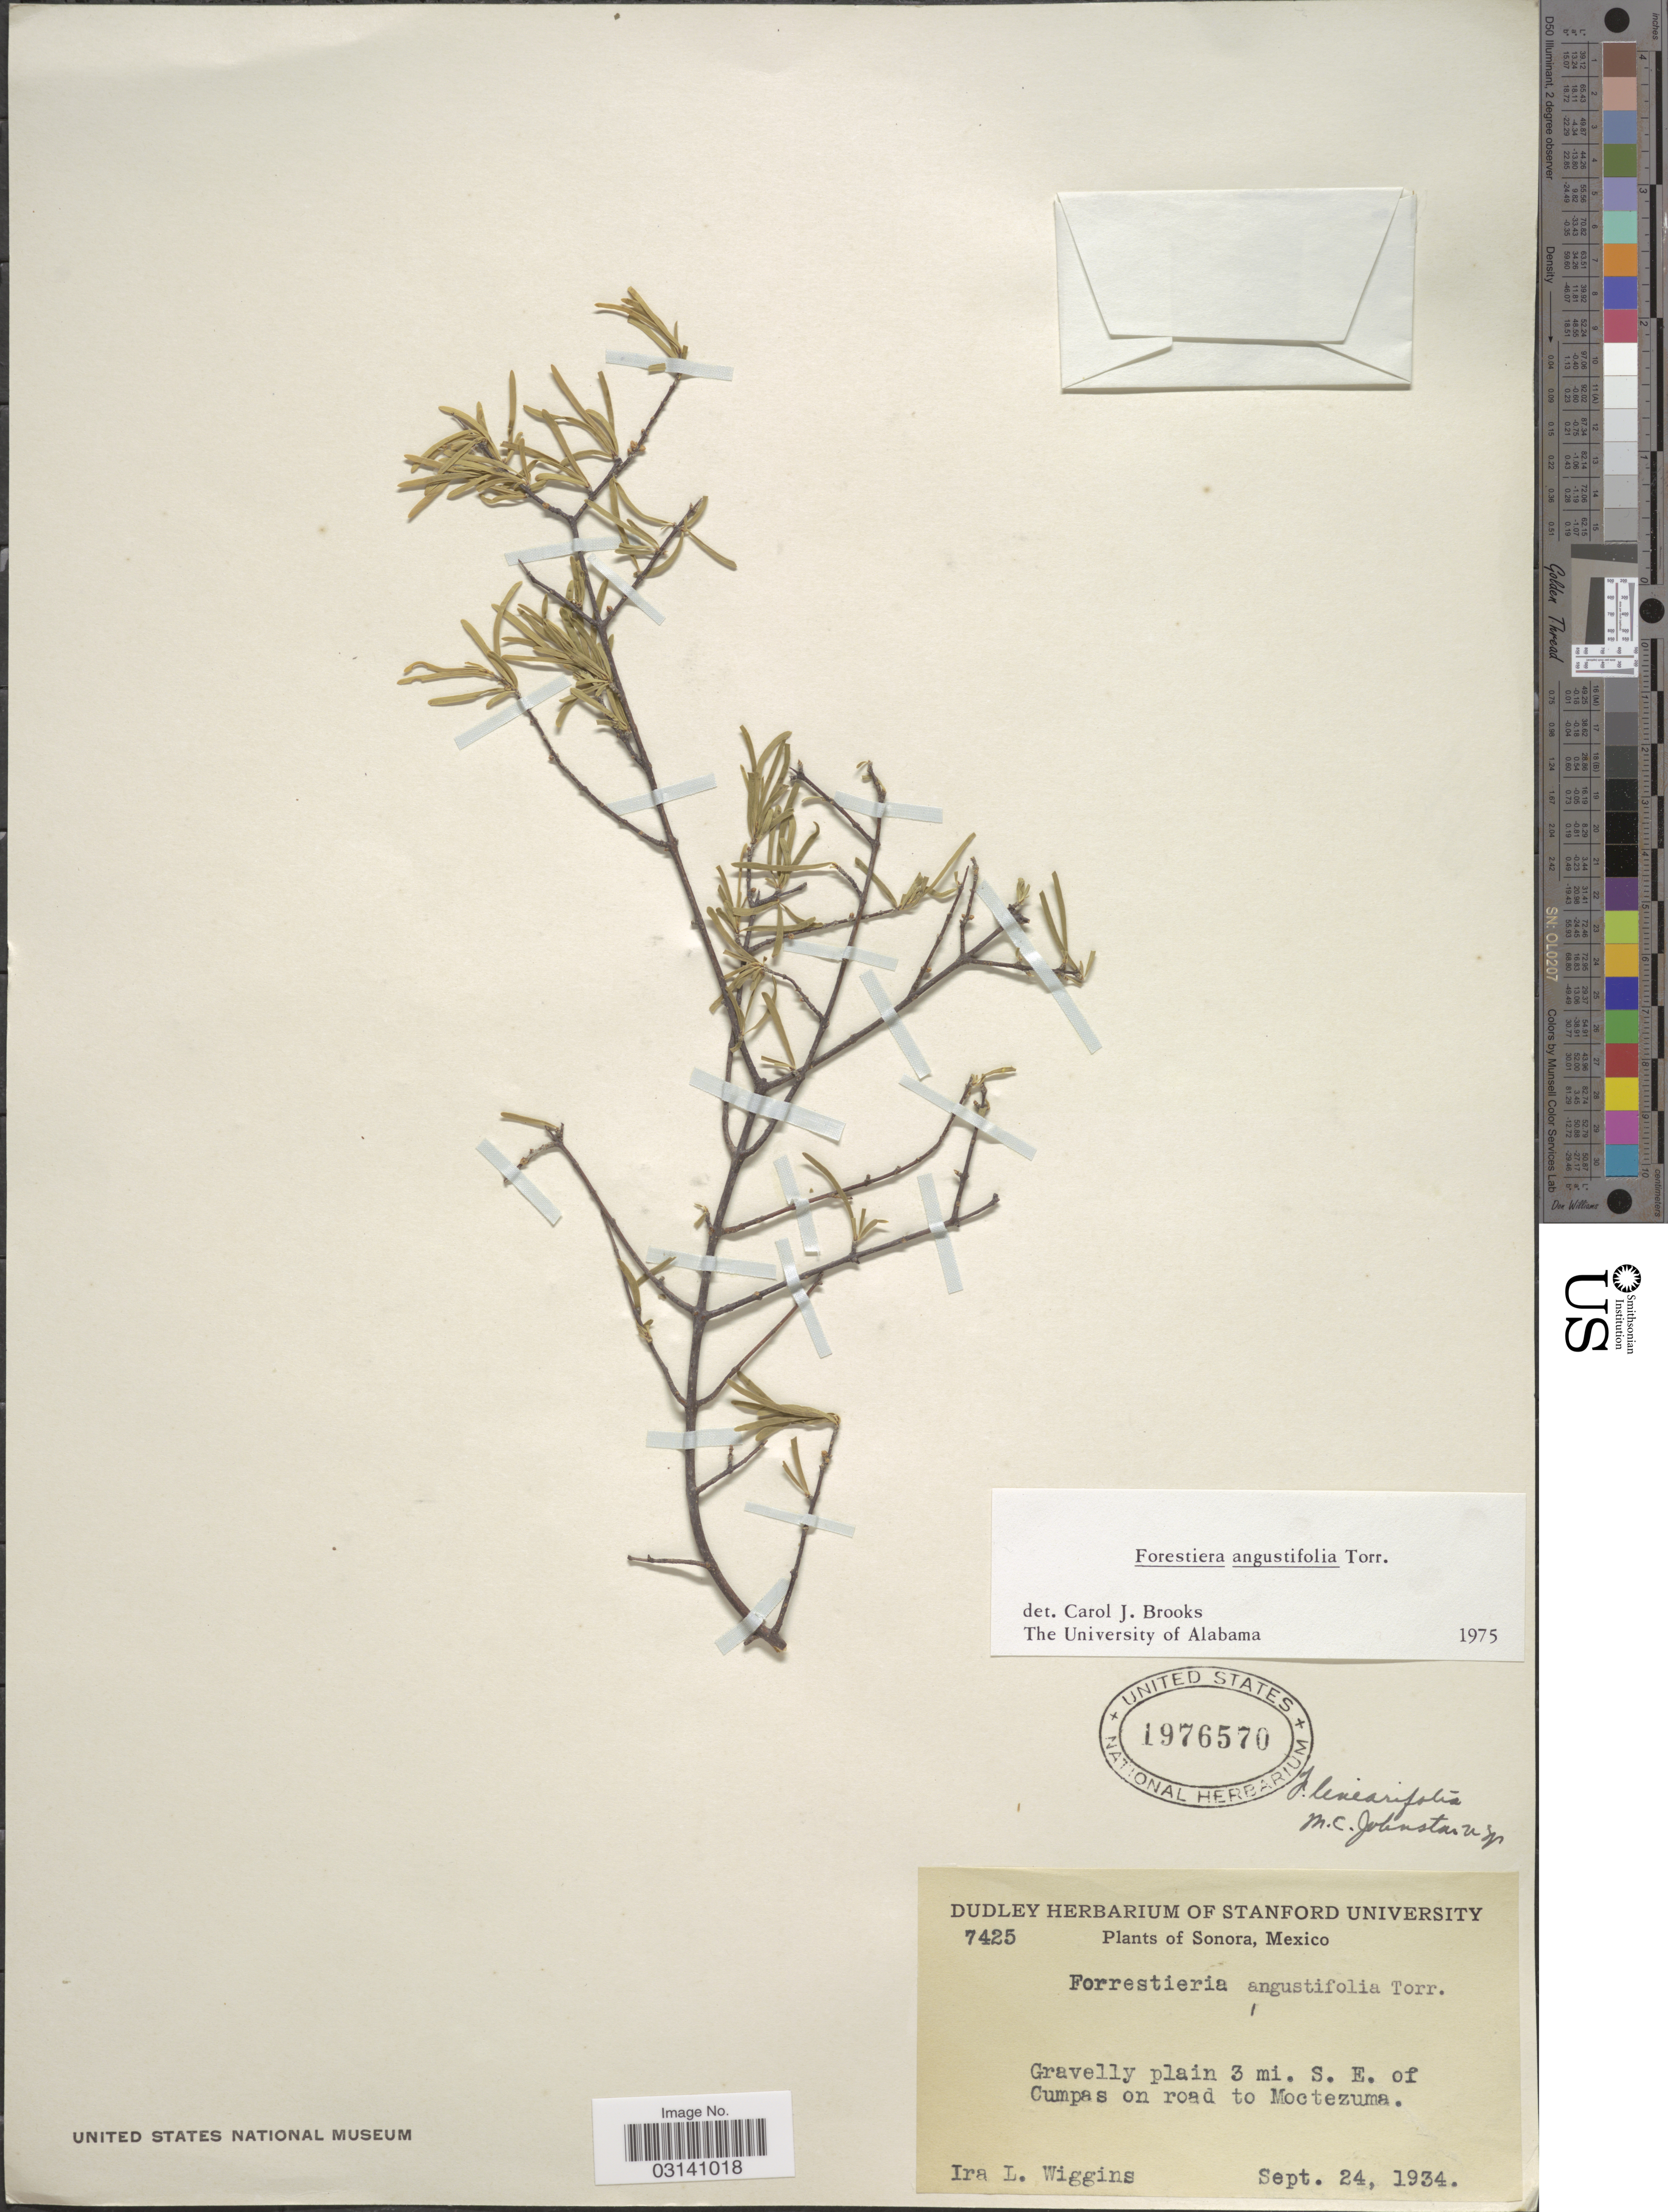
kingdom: Plantae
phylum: Tracheophyta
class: Magnoliopsida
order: Lamiales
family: Oleaceae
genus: Forestiera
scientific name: Forestiera angustifolia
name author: Torr.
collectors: I. L. Wiggins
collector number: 7425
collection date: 1934-09-24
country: Mexico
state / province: Sonora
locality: Gravelly plain 3 mi. S.E. of Cumpas on road to Moctezuma.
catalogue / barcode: US 1976570